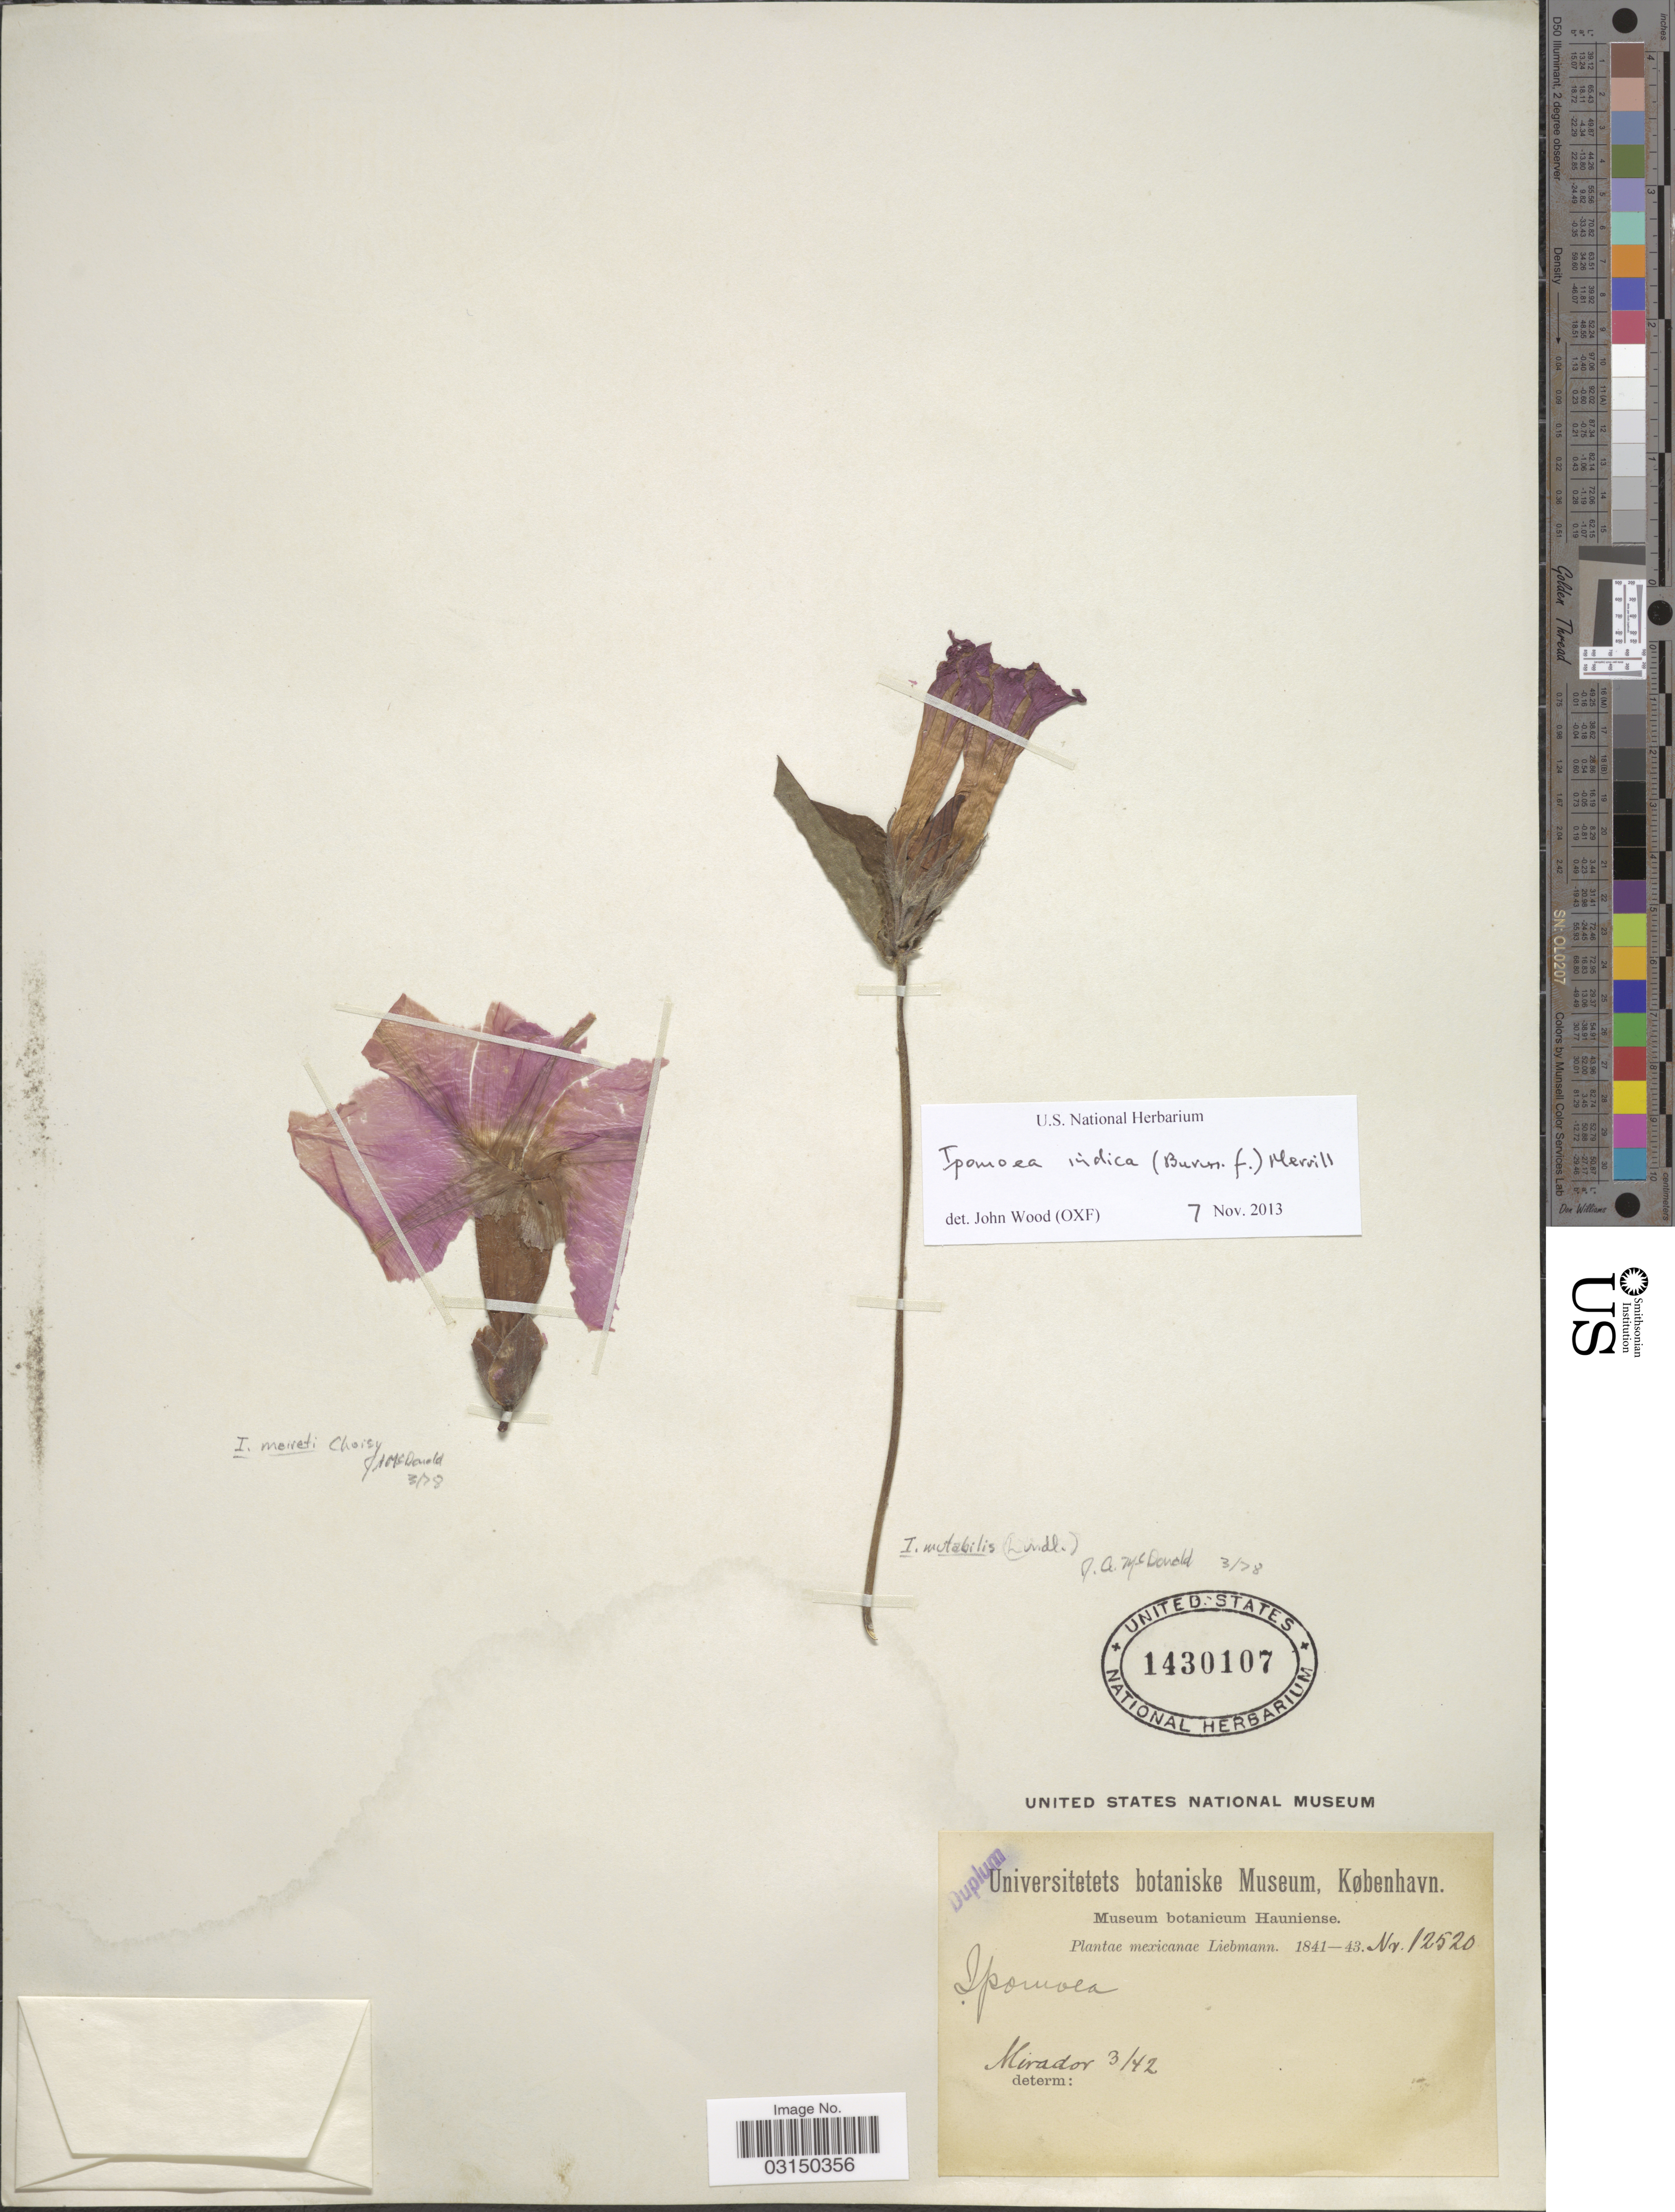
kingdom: Plantae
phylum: Tracheophyta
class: Magnoliopsida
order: Solanales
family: Convolvulaceae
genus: Ipomoea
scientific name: Ipomoea indica (Burm.) Merr. var. indica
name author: (Burm.) Merr.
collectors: Liebmann, --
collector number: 12520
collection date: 1842-03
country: Mexico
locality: Mirador.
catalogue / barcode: US 1430107